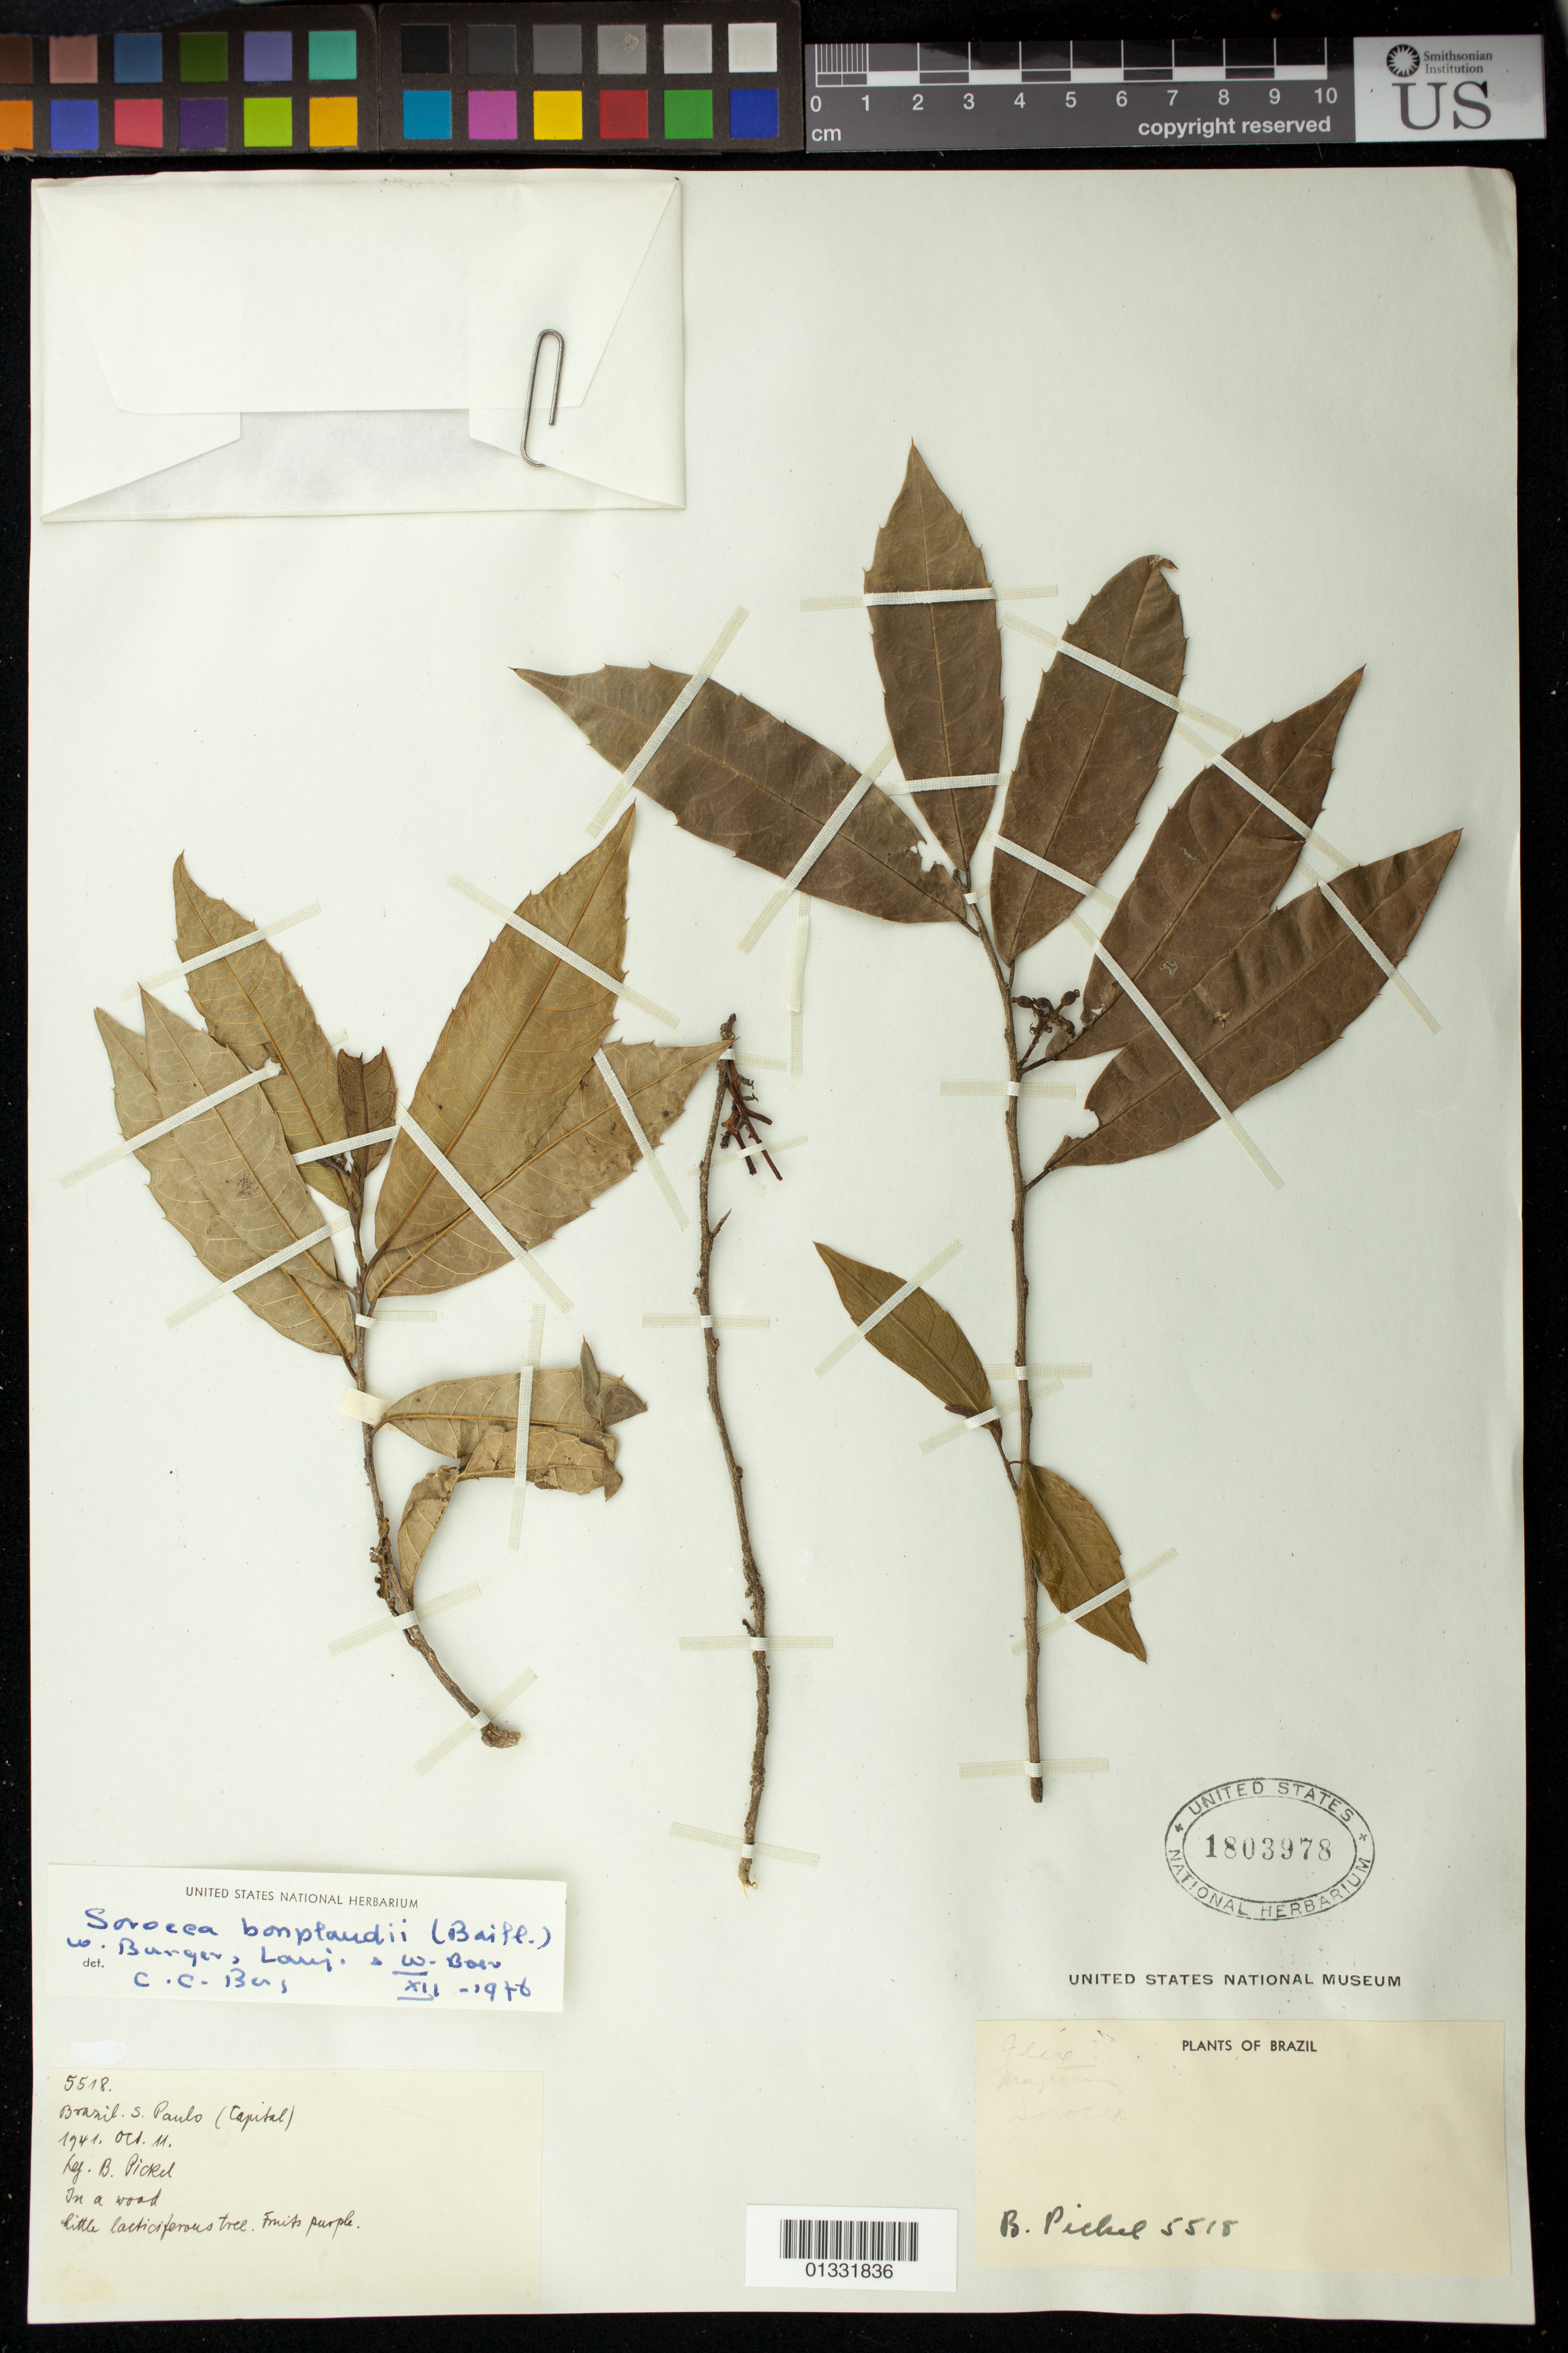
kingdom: Plantae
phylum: Tracheophyta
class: Magnoliopsida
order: Rosales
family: Moraceae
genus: Sorocea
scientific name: Sorocea bonplandii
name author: (Baill.) W.C. Burger et al.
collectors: B. J. Pickel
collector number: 5518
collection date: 1941-10-11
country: Brazil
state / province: São Paulo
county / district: São Paulo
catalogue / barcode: US 1803978